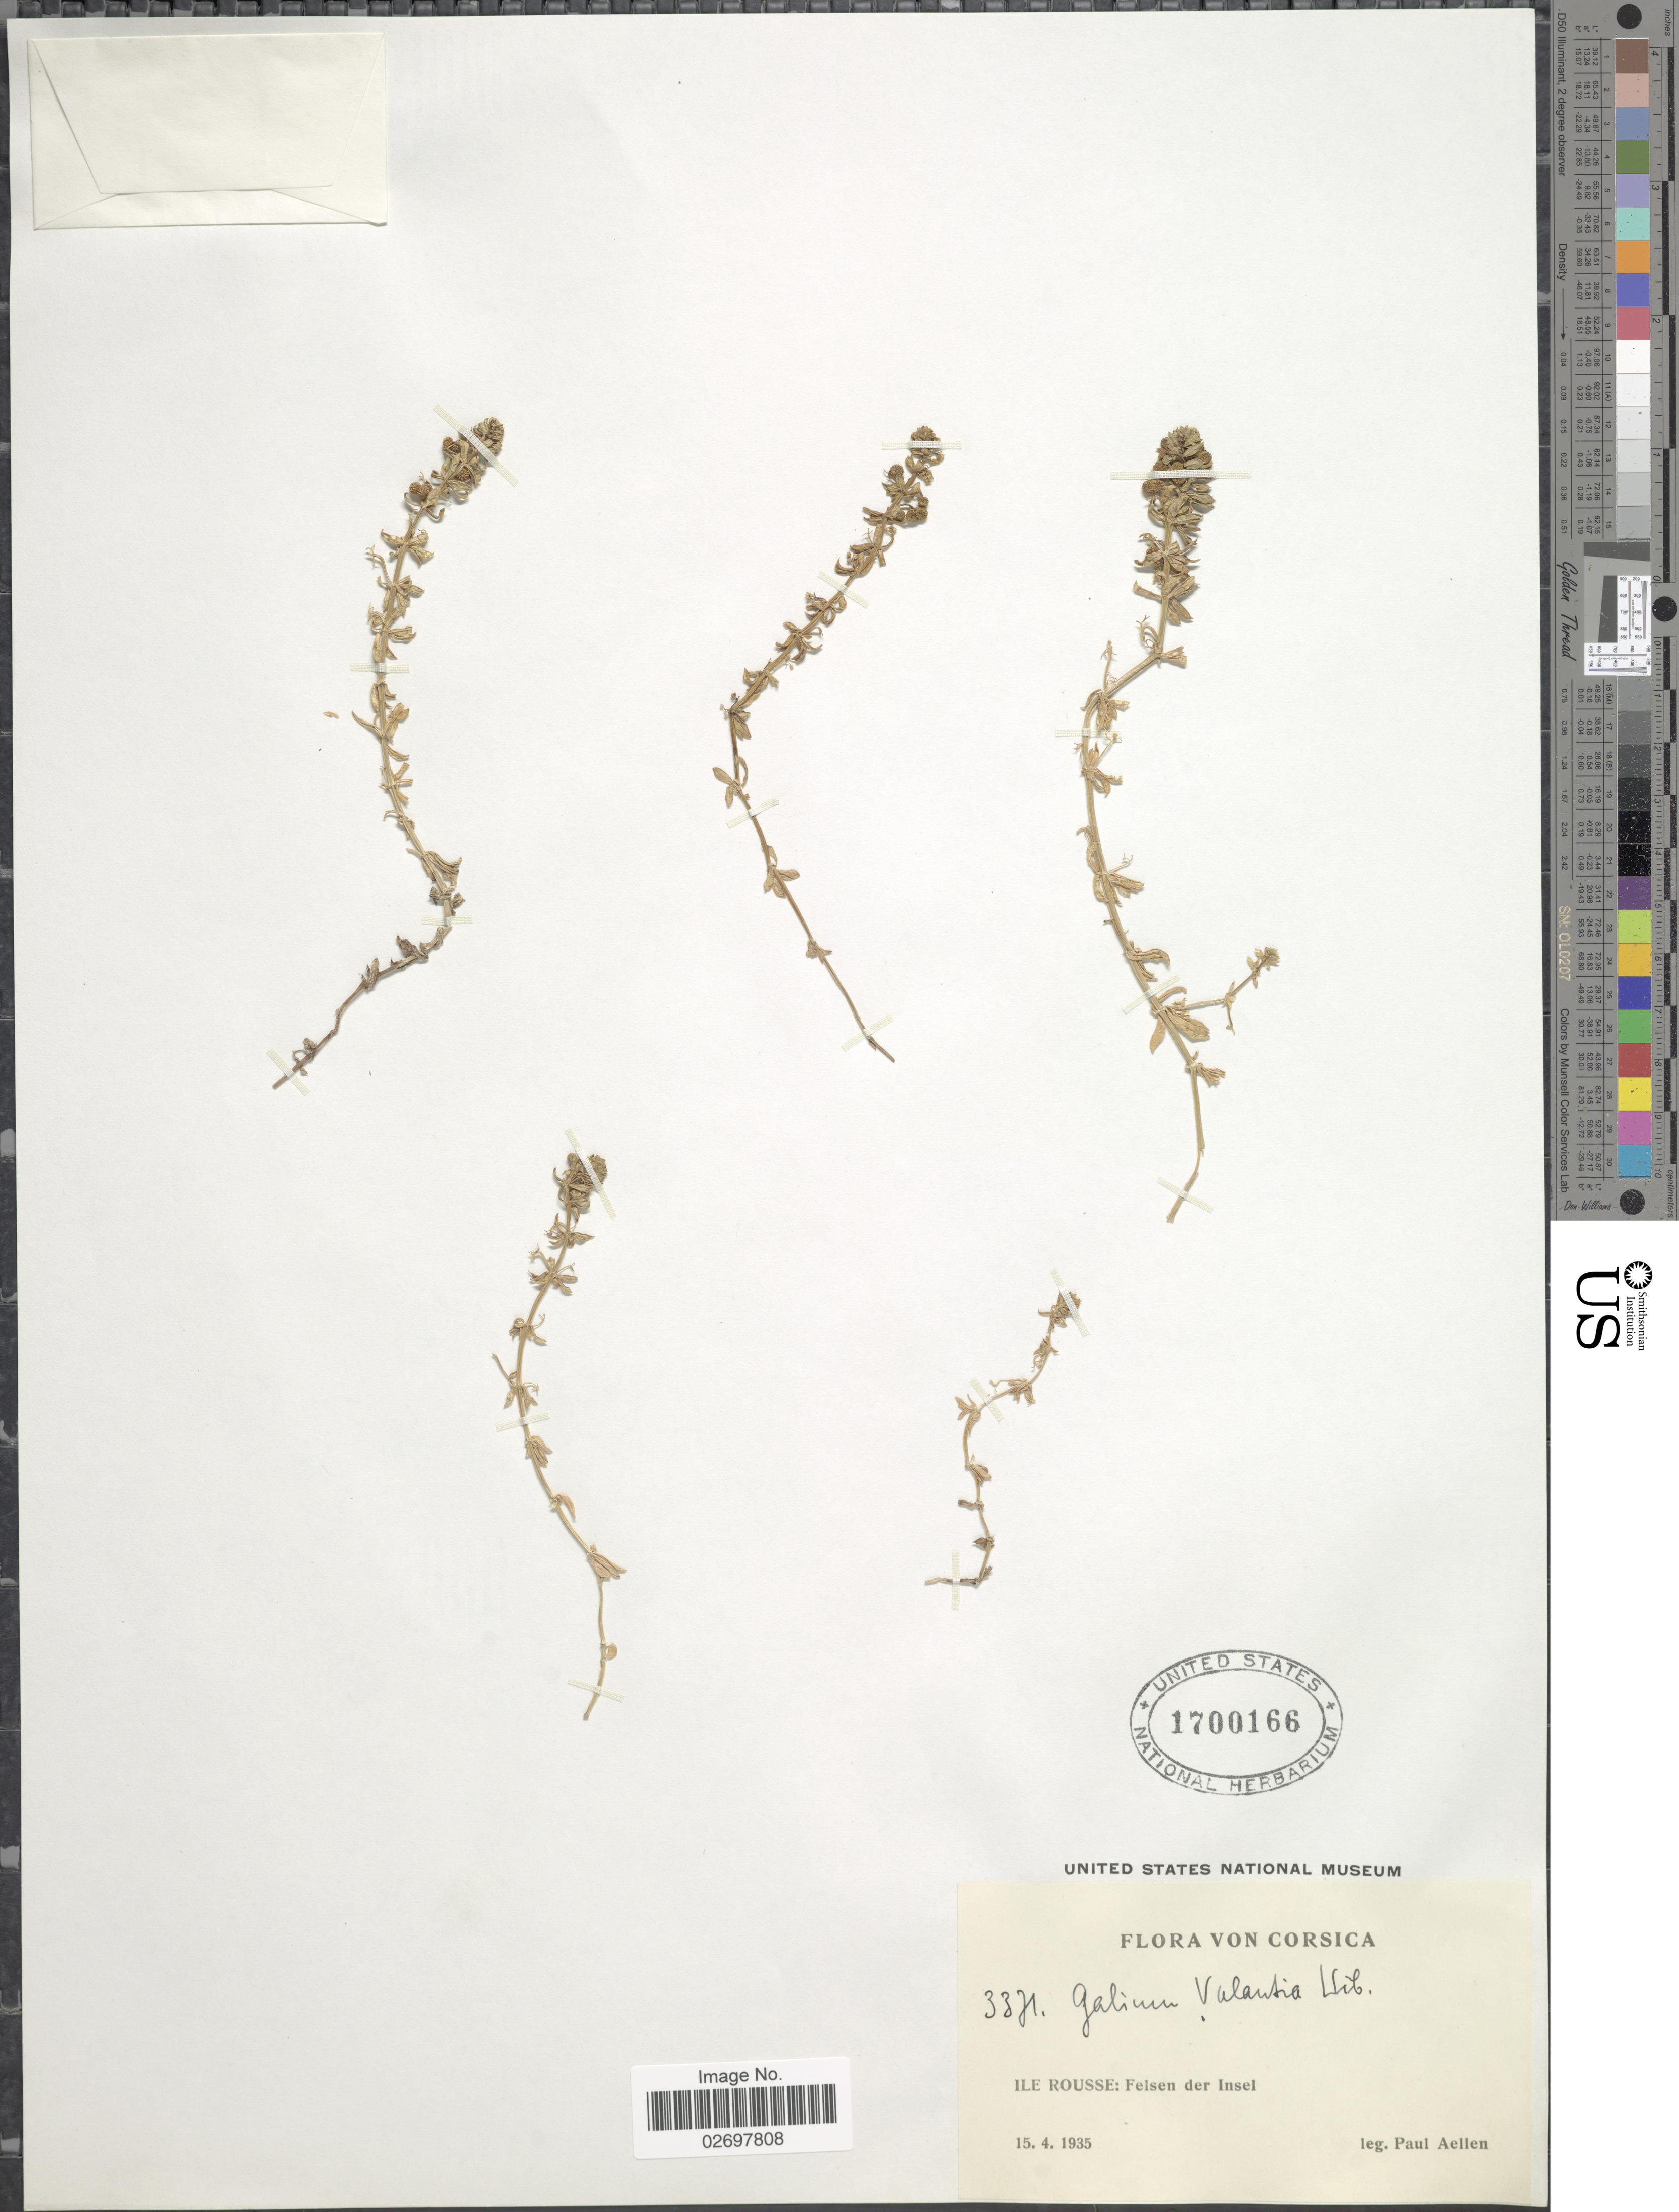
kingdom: Plantae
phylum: Tracheophyta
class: Magnoliopsida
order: Gentianales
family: Rubiaceae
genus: Galium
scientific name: Galium vaillantii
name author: DC.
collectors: P. Aellen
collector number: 3371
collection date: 1935-04-15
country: France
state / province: Corsica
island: Corse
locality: Von Corsica, Ile Rousse: Felsen der Insel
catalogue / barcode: US 1700166